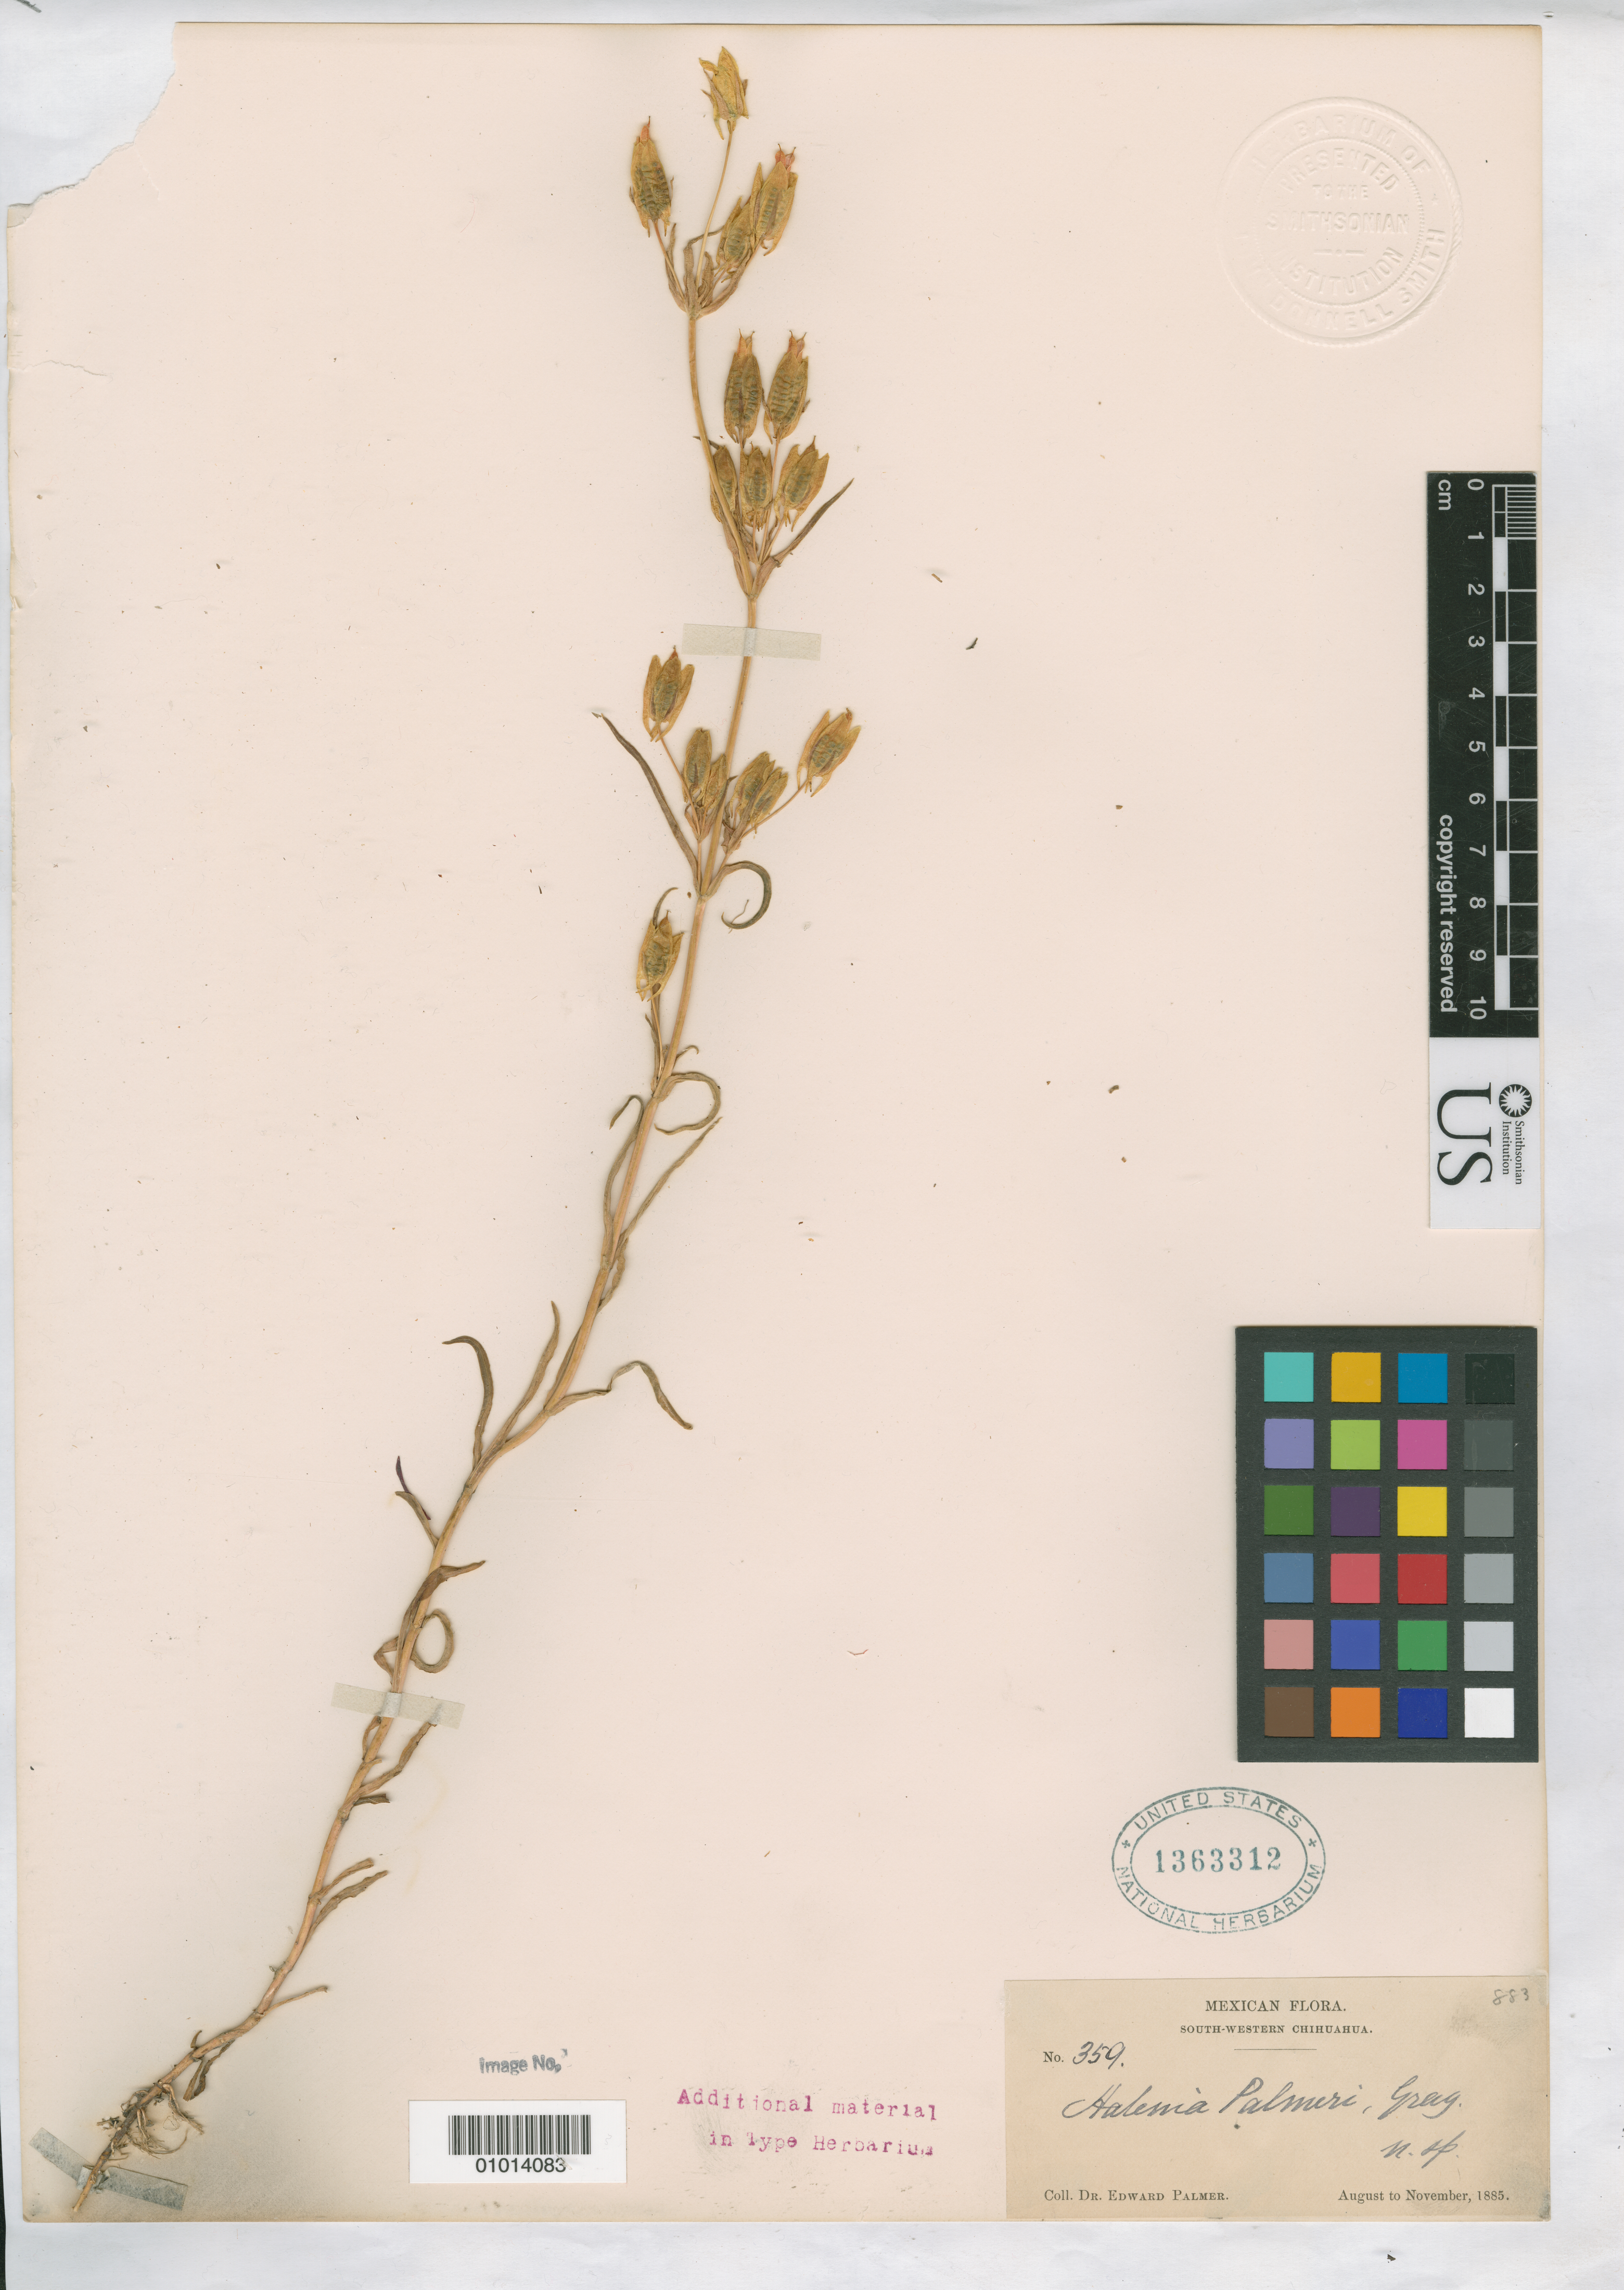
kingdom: Plantae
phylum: Tracheophyta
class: Magnoliopsida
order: Gentianales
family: Gentianaceae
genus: Halenia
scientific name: Halenia palmeri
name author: A. Gray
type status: Isotype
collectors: E. Palmer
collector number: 359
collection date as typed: Aug 1885 to Nov 1885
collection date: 1885-08/1885-11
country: Mexico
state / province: Chihuahua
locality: South-western Chihuahua.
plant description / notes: Specimen ex John Donnell Smith herbarium.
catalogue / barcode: US 1363312